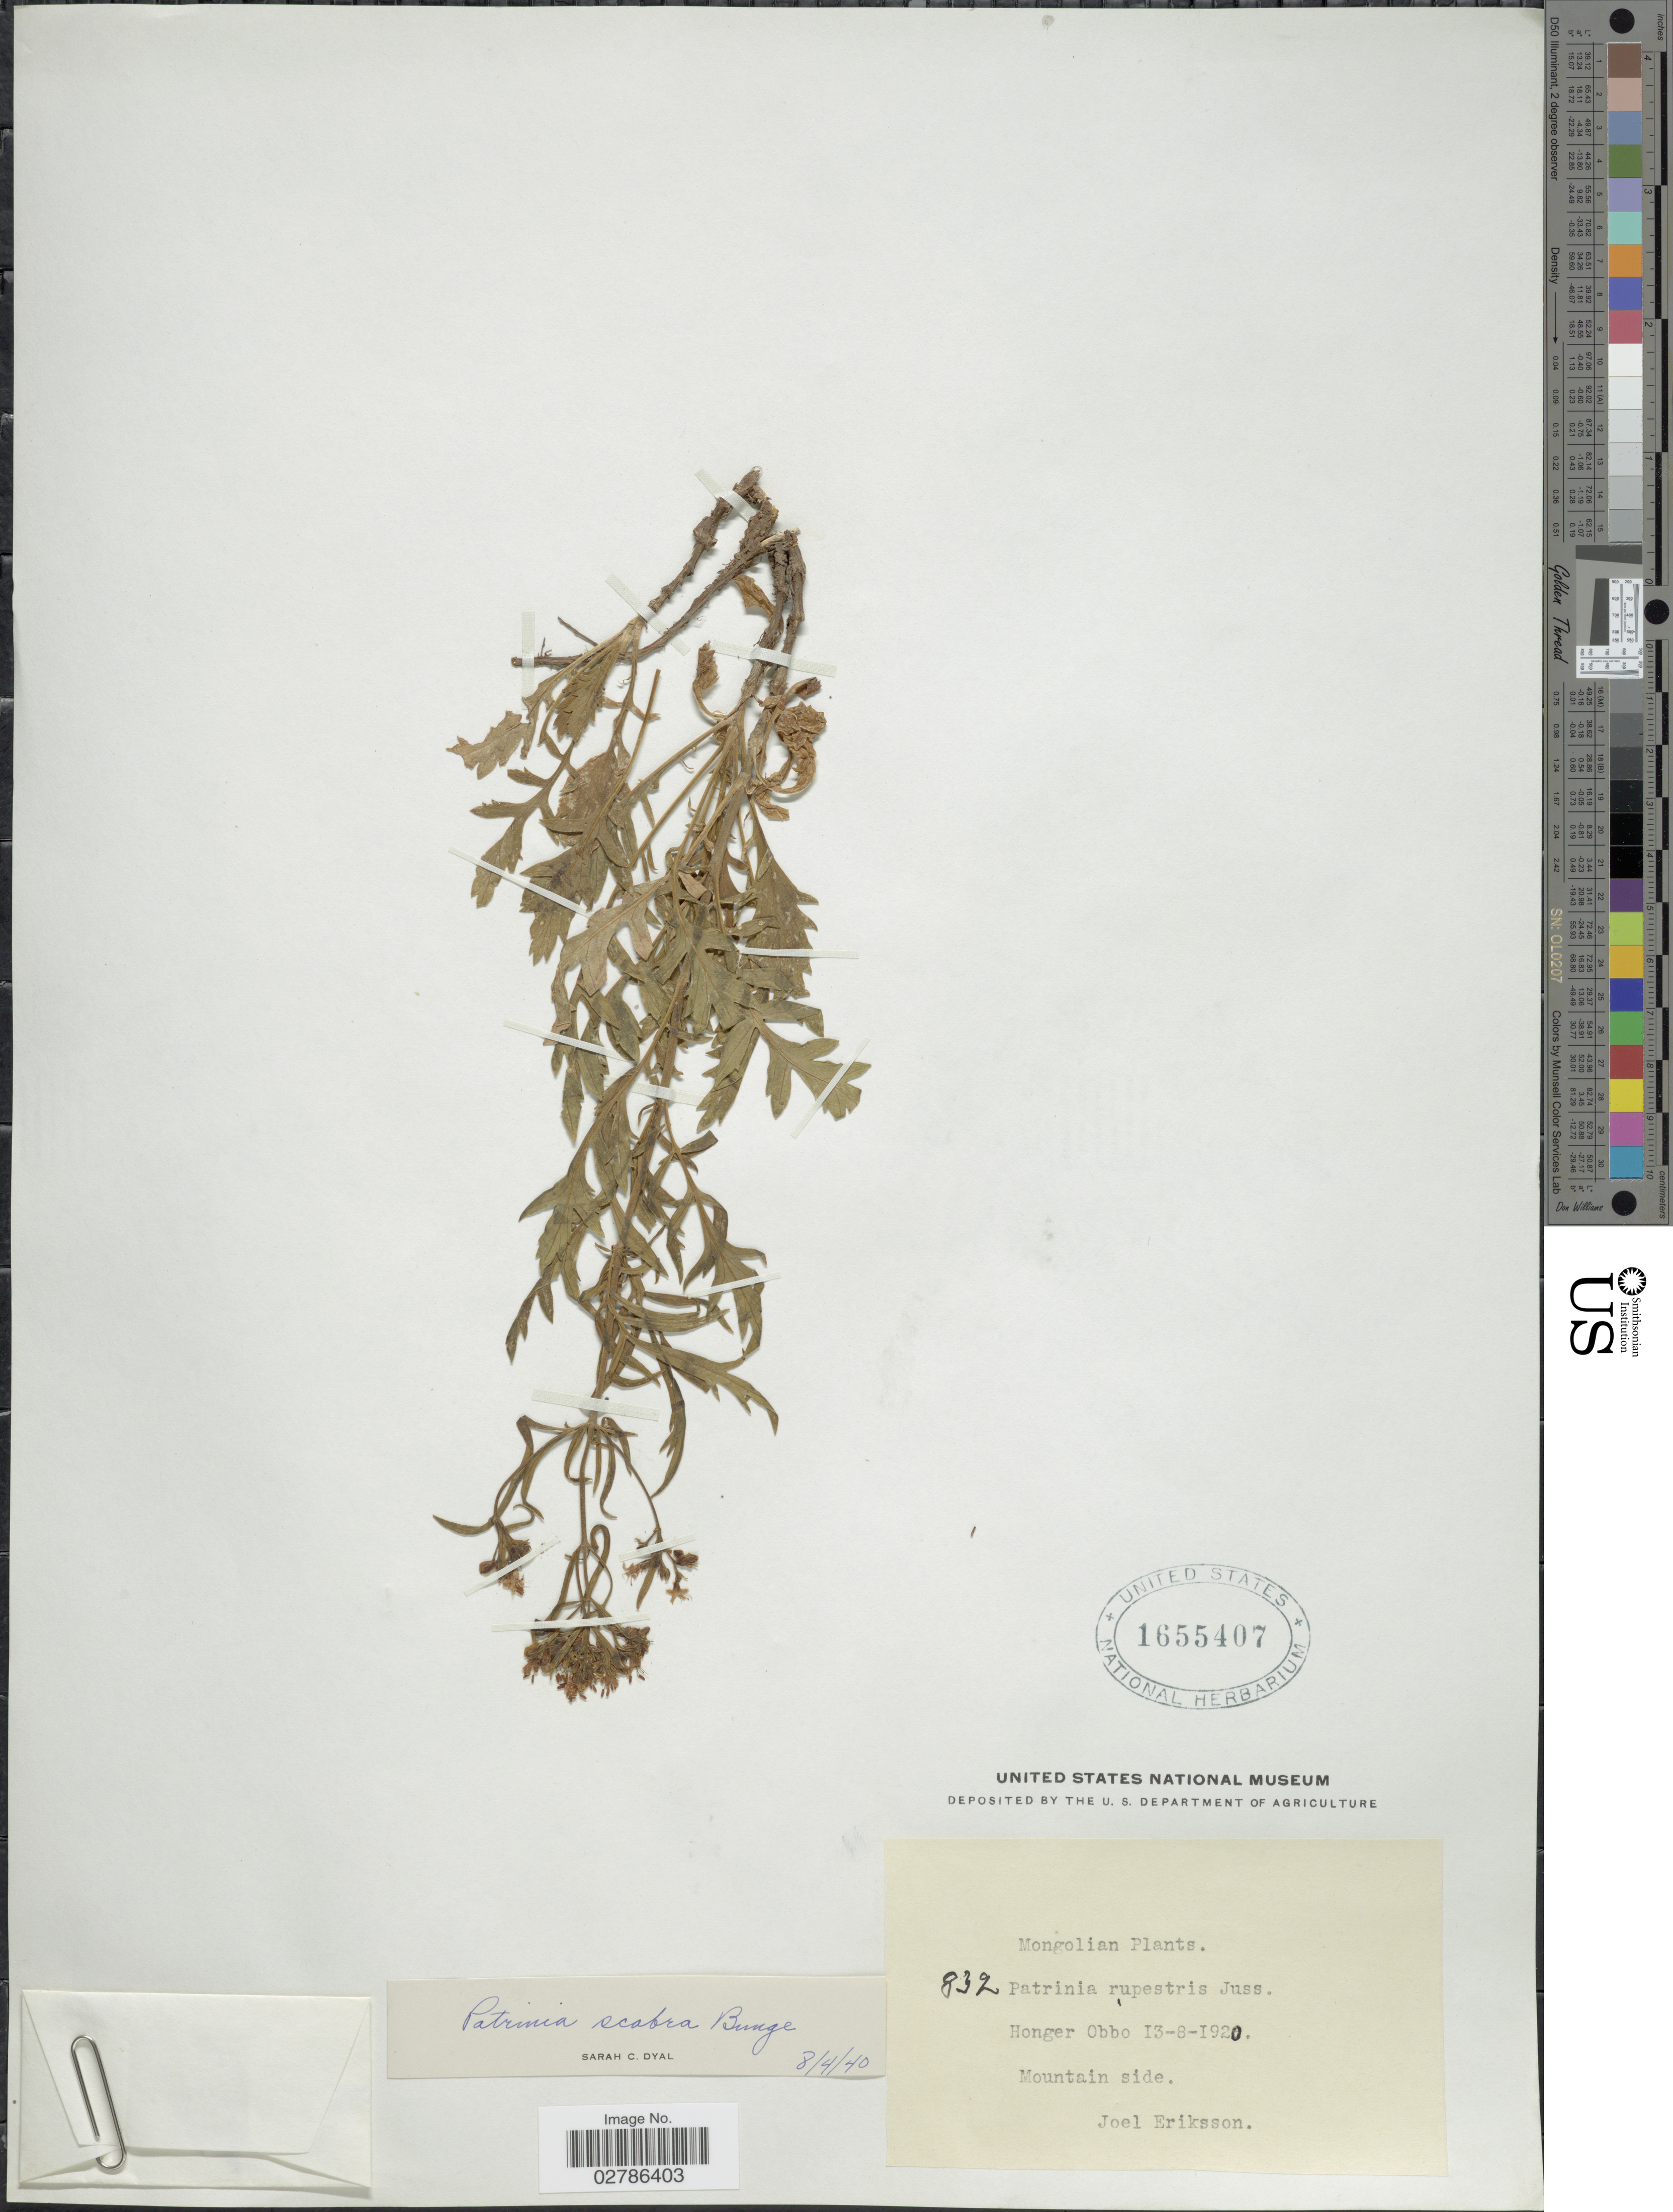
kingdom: Plantae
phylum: Tracheophyta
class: Magnoliopsida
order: Dipsacales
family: Caprifoliaceae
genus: Patrinia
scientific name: Patrinia scabra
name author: Bunge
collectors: J. Eriksson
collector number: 832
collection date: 1920-08-13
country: China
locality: Mongolian. Honger Obbo, Mountain side.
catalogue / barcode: US 1655407